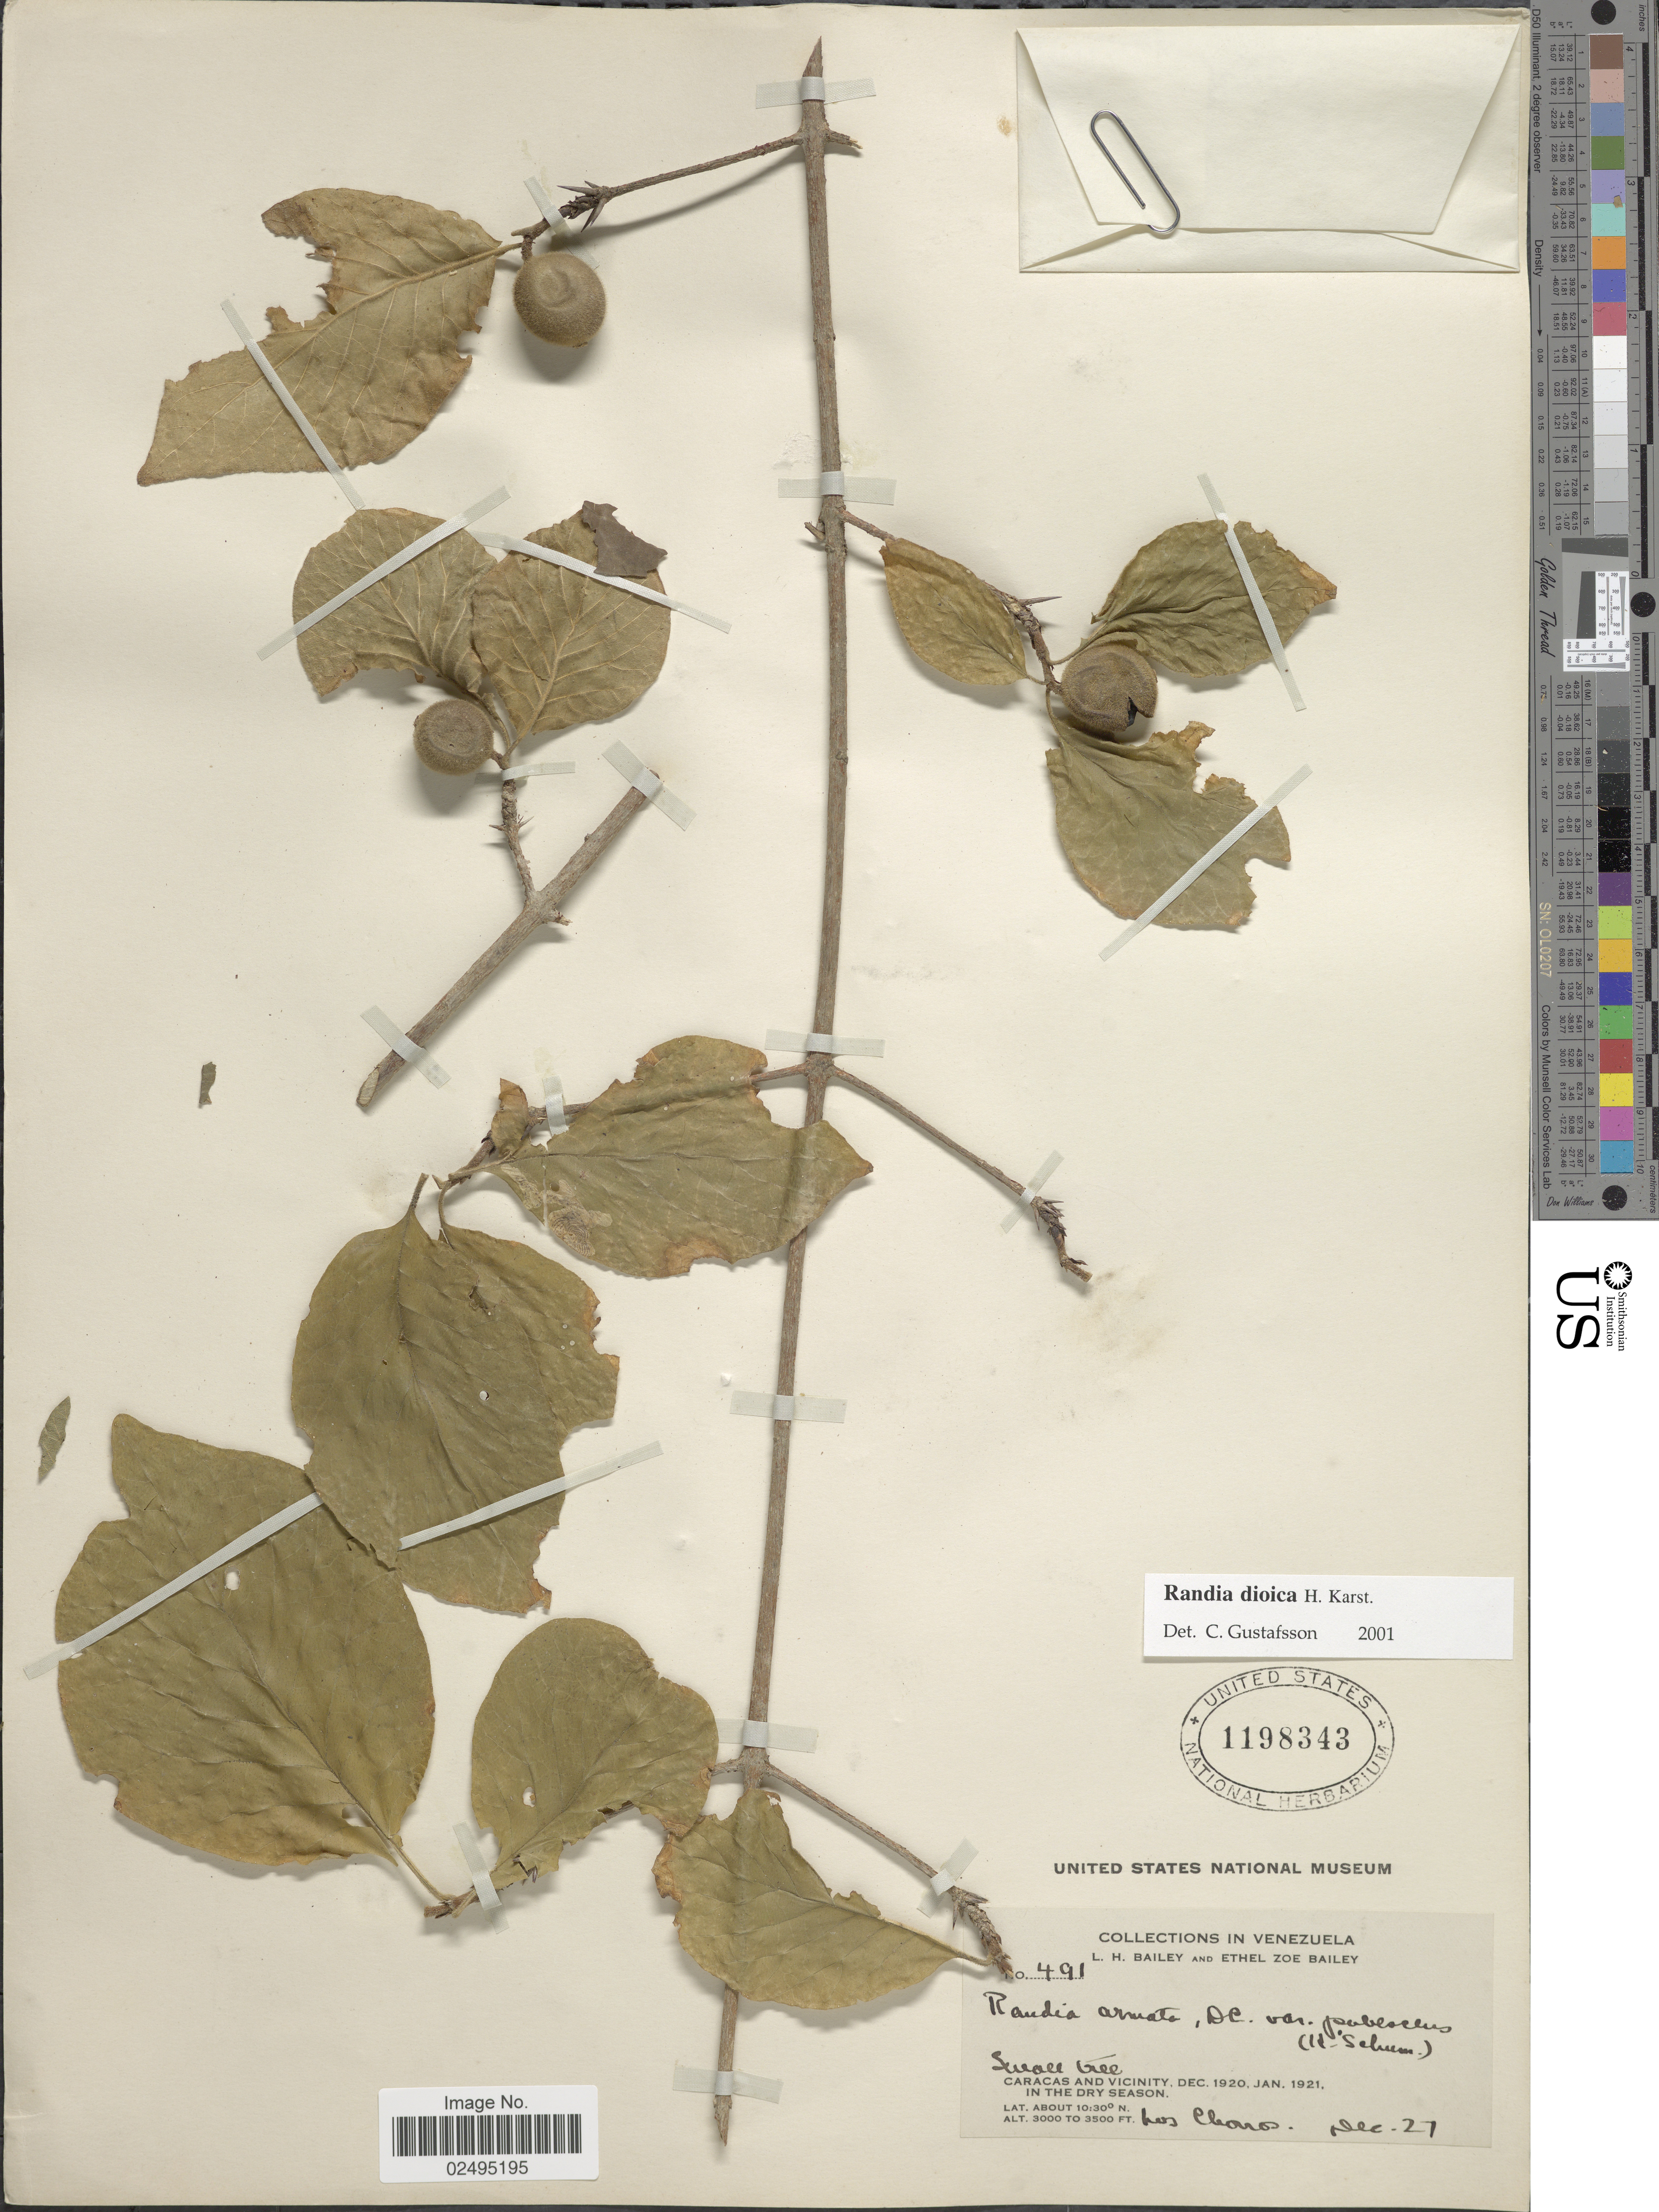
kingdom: Plantae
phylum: Tracheophyta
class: Magnoliopsida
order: Gentianales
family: Rubiaceae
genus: Randia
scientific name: Randia dioica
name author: H. Karst.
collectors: L. H. Bailey & E. Z. Bailey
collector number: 491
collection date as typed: Transcribed d/m/y: /12/27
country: Venezuela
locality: Caracas and Vicinity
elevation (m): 914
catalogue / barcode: US 1198343